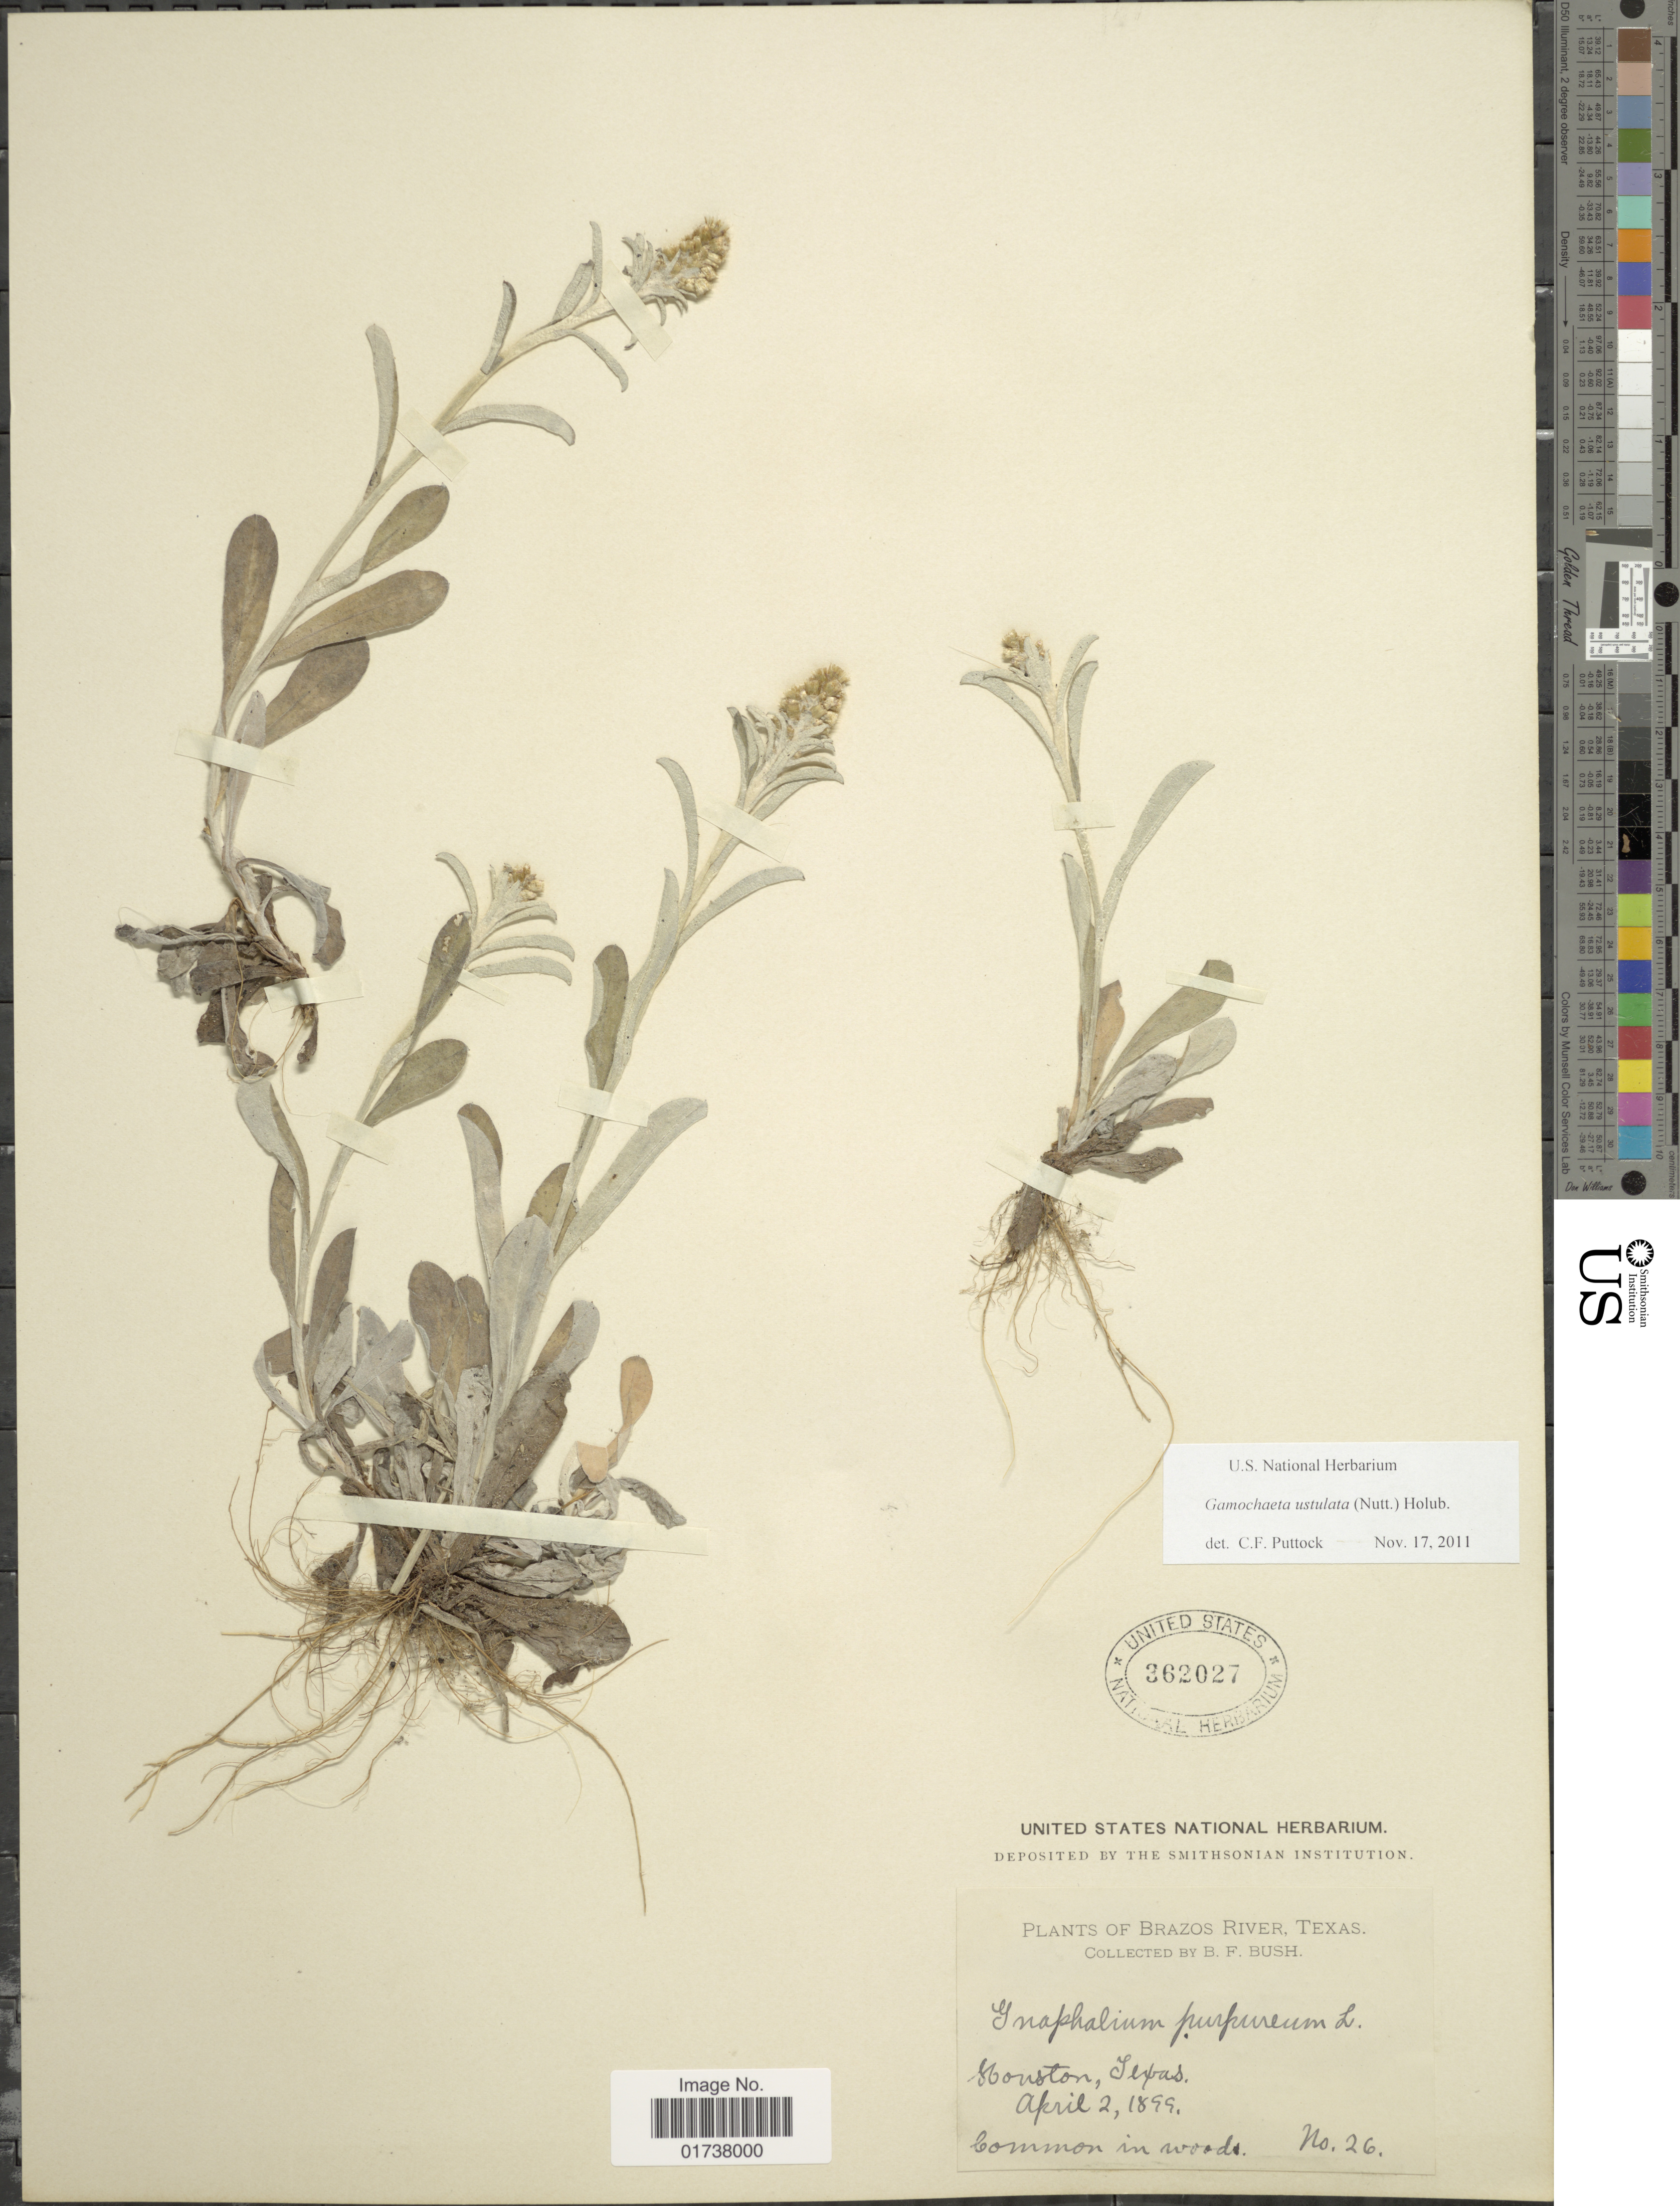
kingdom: Plantae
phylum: Tracheophyta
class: Magnoliopsida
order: Asterales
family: Asteraceae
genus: Gamochaeta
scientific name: Gamochaeta purpurea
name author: (L.) Cabrera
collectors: B. F. Bush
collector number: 26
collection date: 1899-04-02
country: United States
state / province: Texas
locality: Brazos River, Houston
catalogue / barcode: US 362027